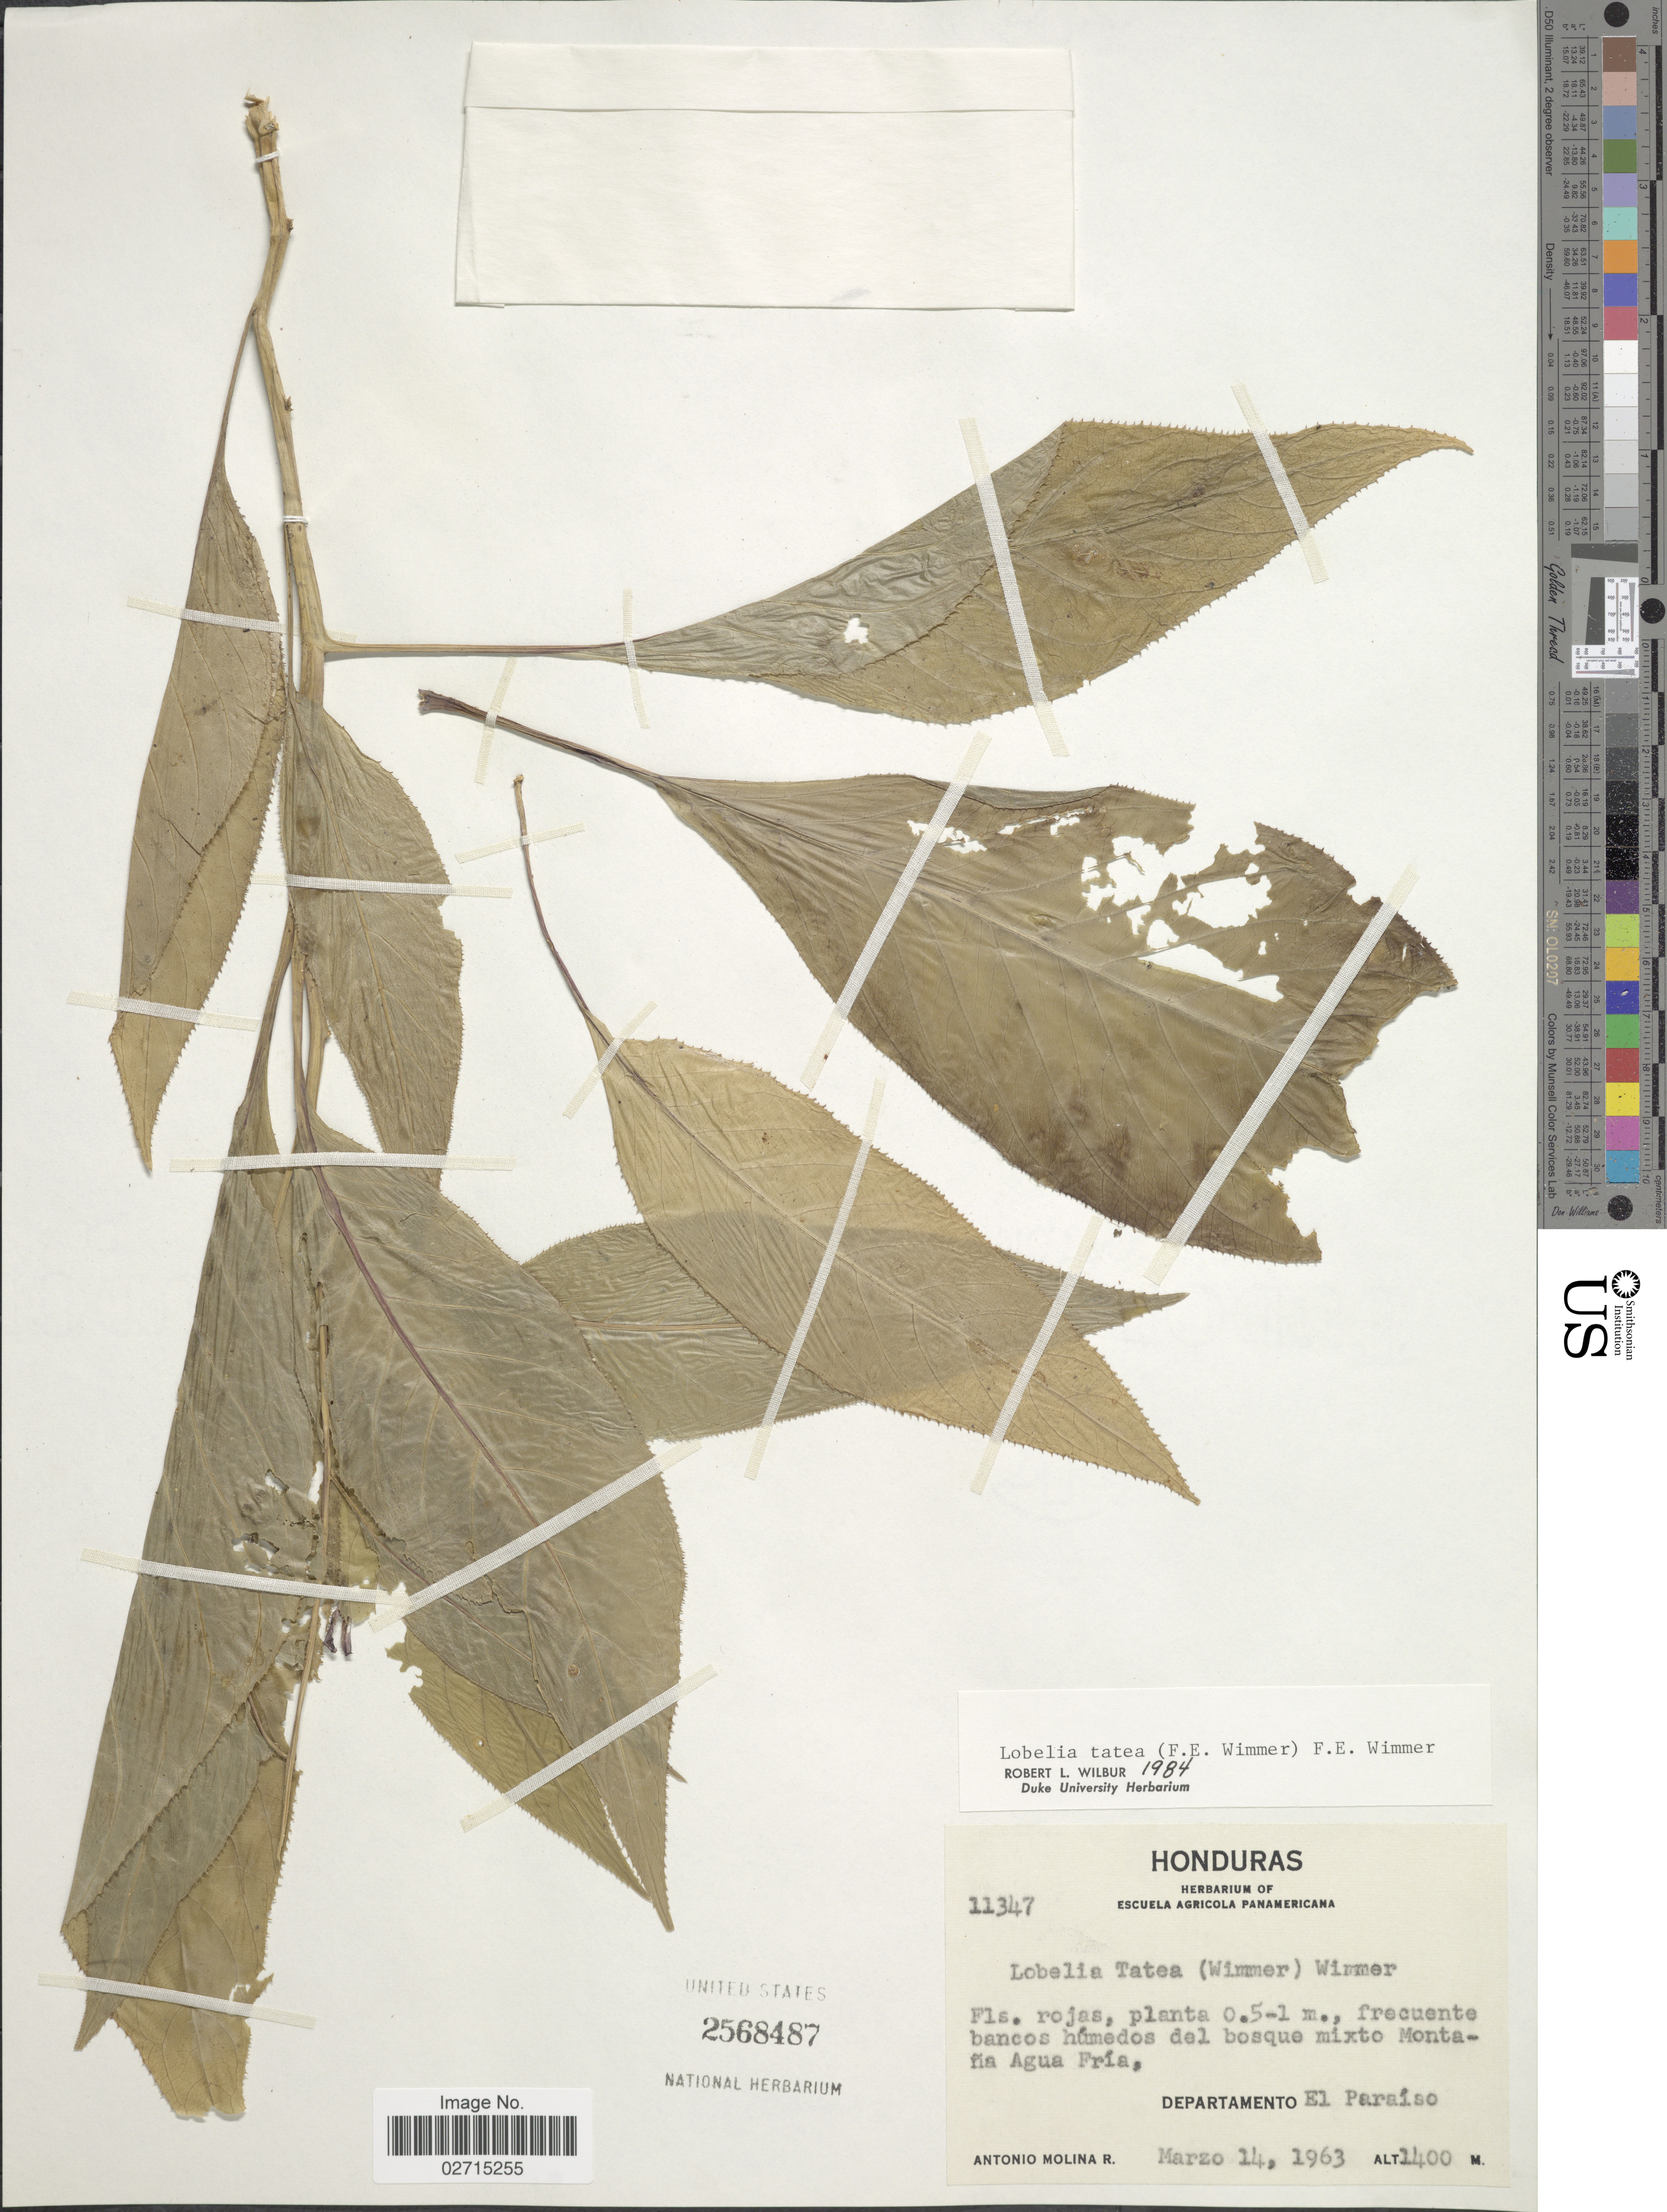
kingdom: Plantae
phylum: Tracheophyta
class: Magnoliopsida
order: Asterales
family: Campanulaceae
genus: Lobelia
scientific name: Lobelia tatea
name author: (E. Wimm.) E. Wimm.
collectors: A. Molina R.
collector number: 11347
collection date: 1963-03-14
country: Honduras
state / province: El Paraíso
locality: Frecuente bancos húmedos del bosque mixto Montaña Agua Fría, Departamento El Paraíso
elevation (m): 1400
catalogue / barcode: US 2568487